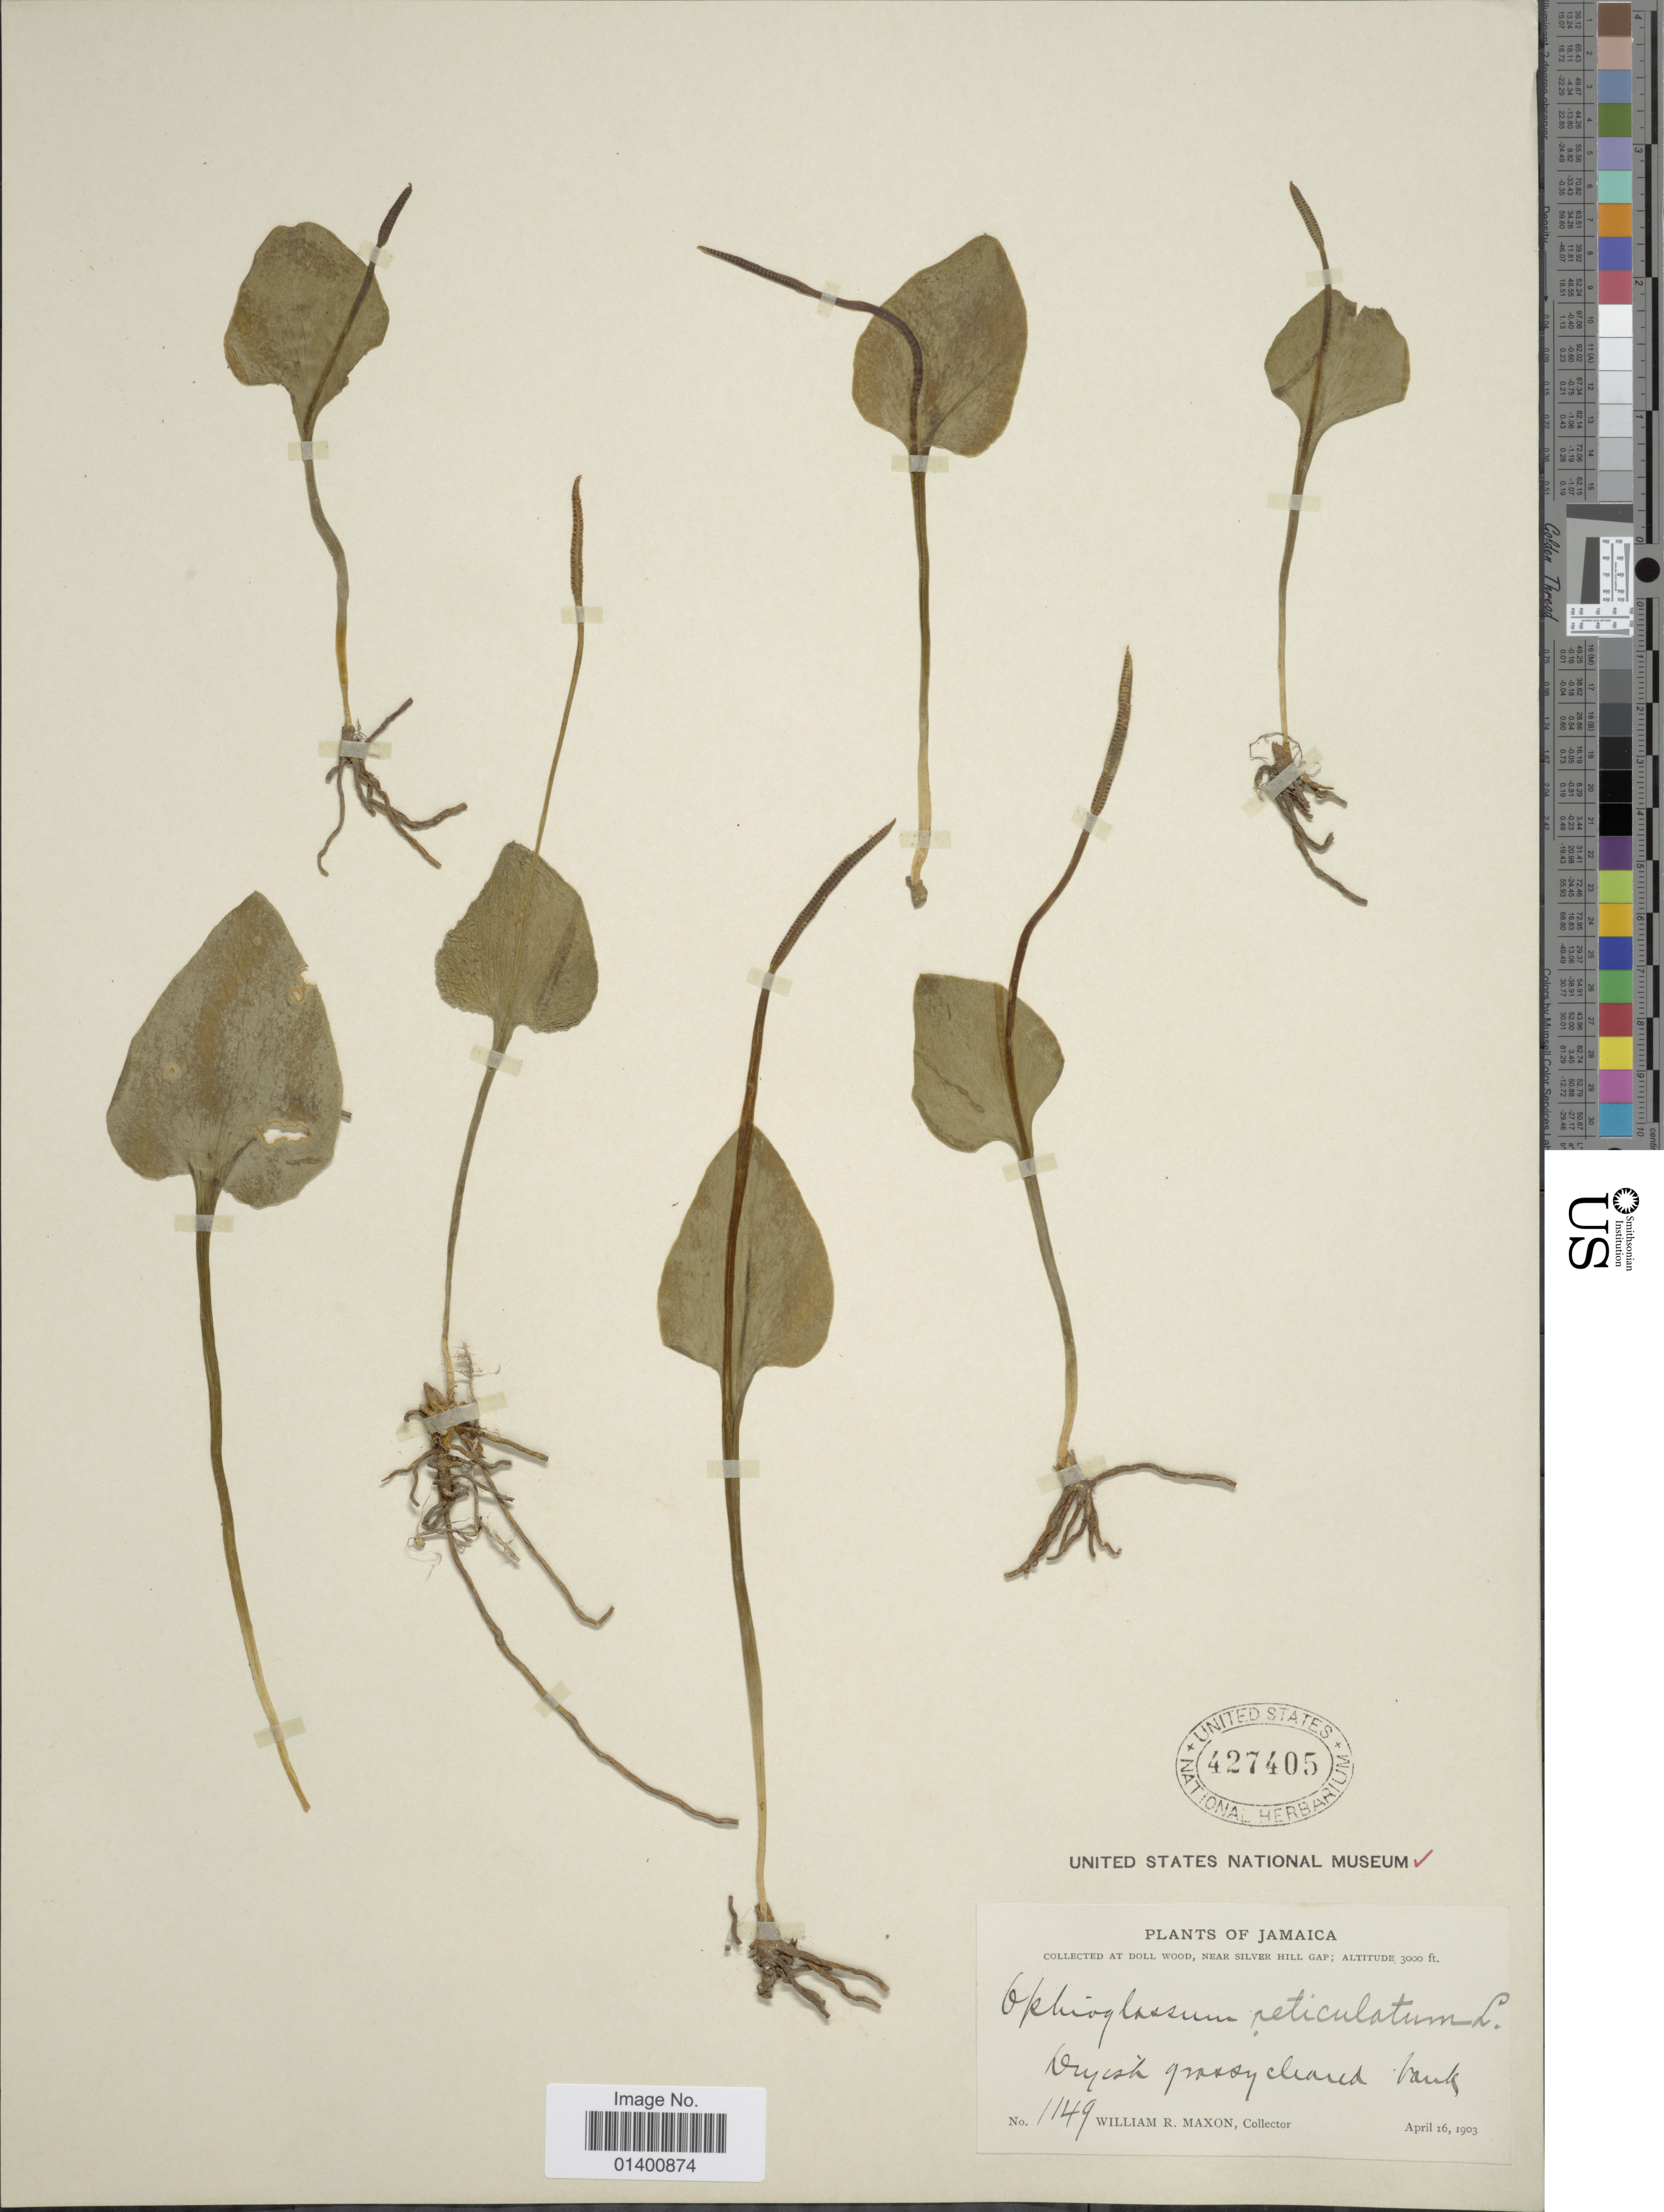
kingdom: Plantae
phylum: Tracheophyta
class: Polypodiopsida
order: Ophioglossales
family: Ophioglossaceae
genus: Ophioglossum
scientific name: Ophioglossum reticulatum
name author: L.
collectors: W. R. Maxon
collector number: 1149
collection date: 1903-04-16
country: Jamaica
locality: Doll Wood, near Silver Hill Gap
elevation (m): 914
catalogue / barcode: US 427405